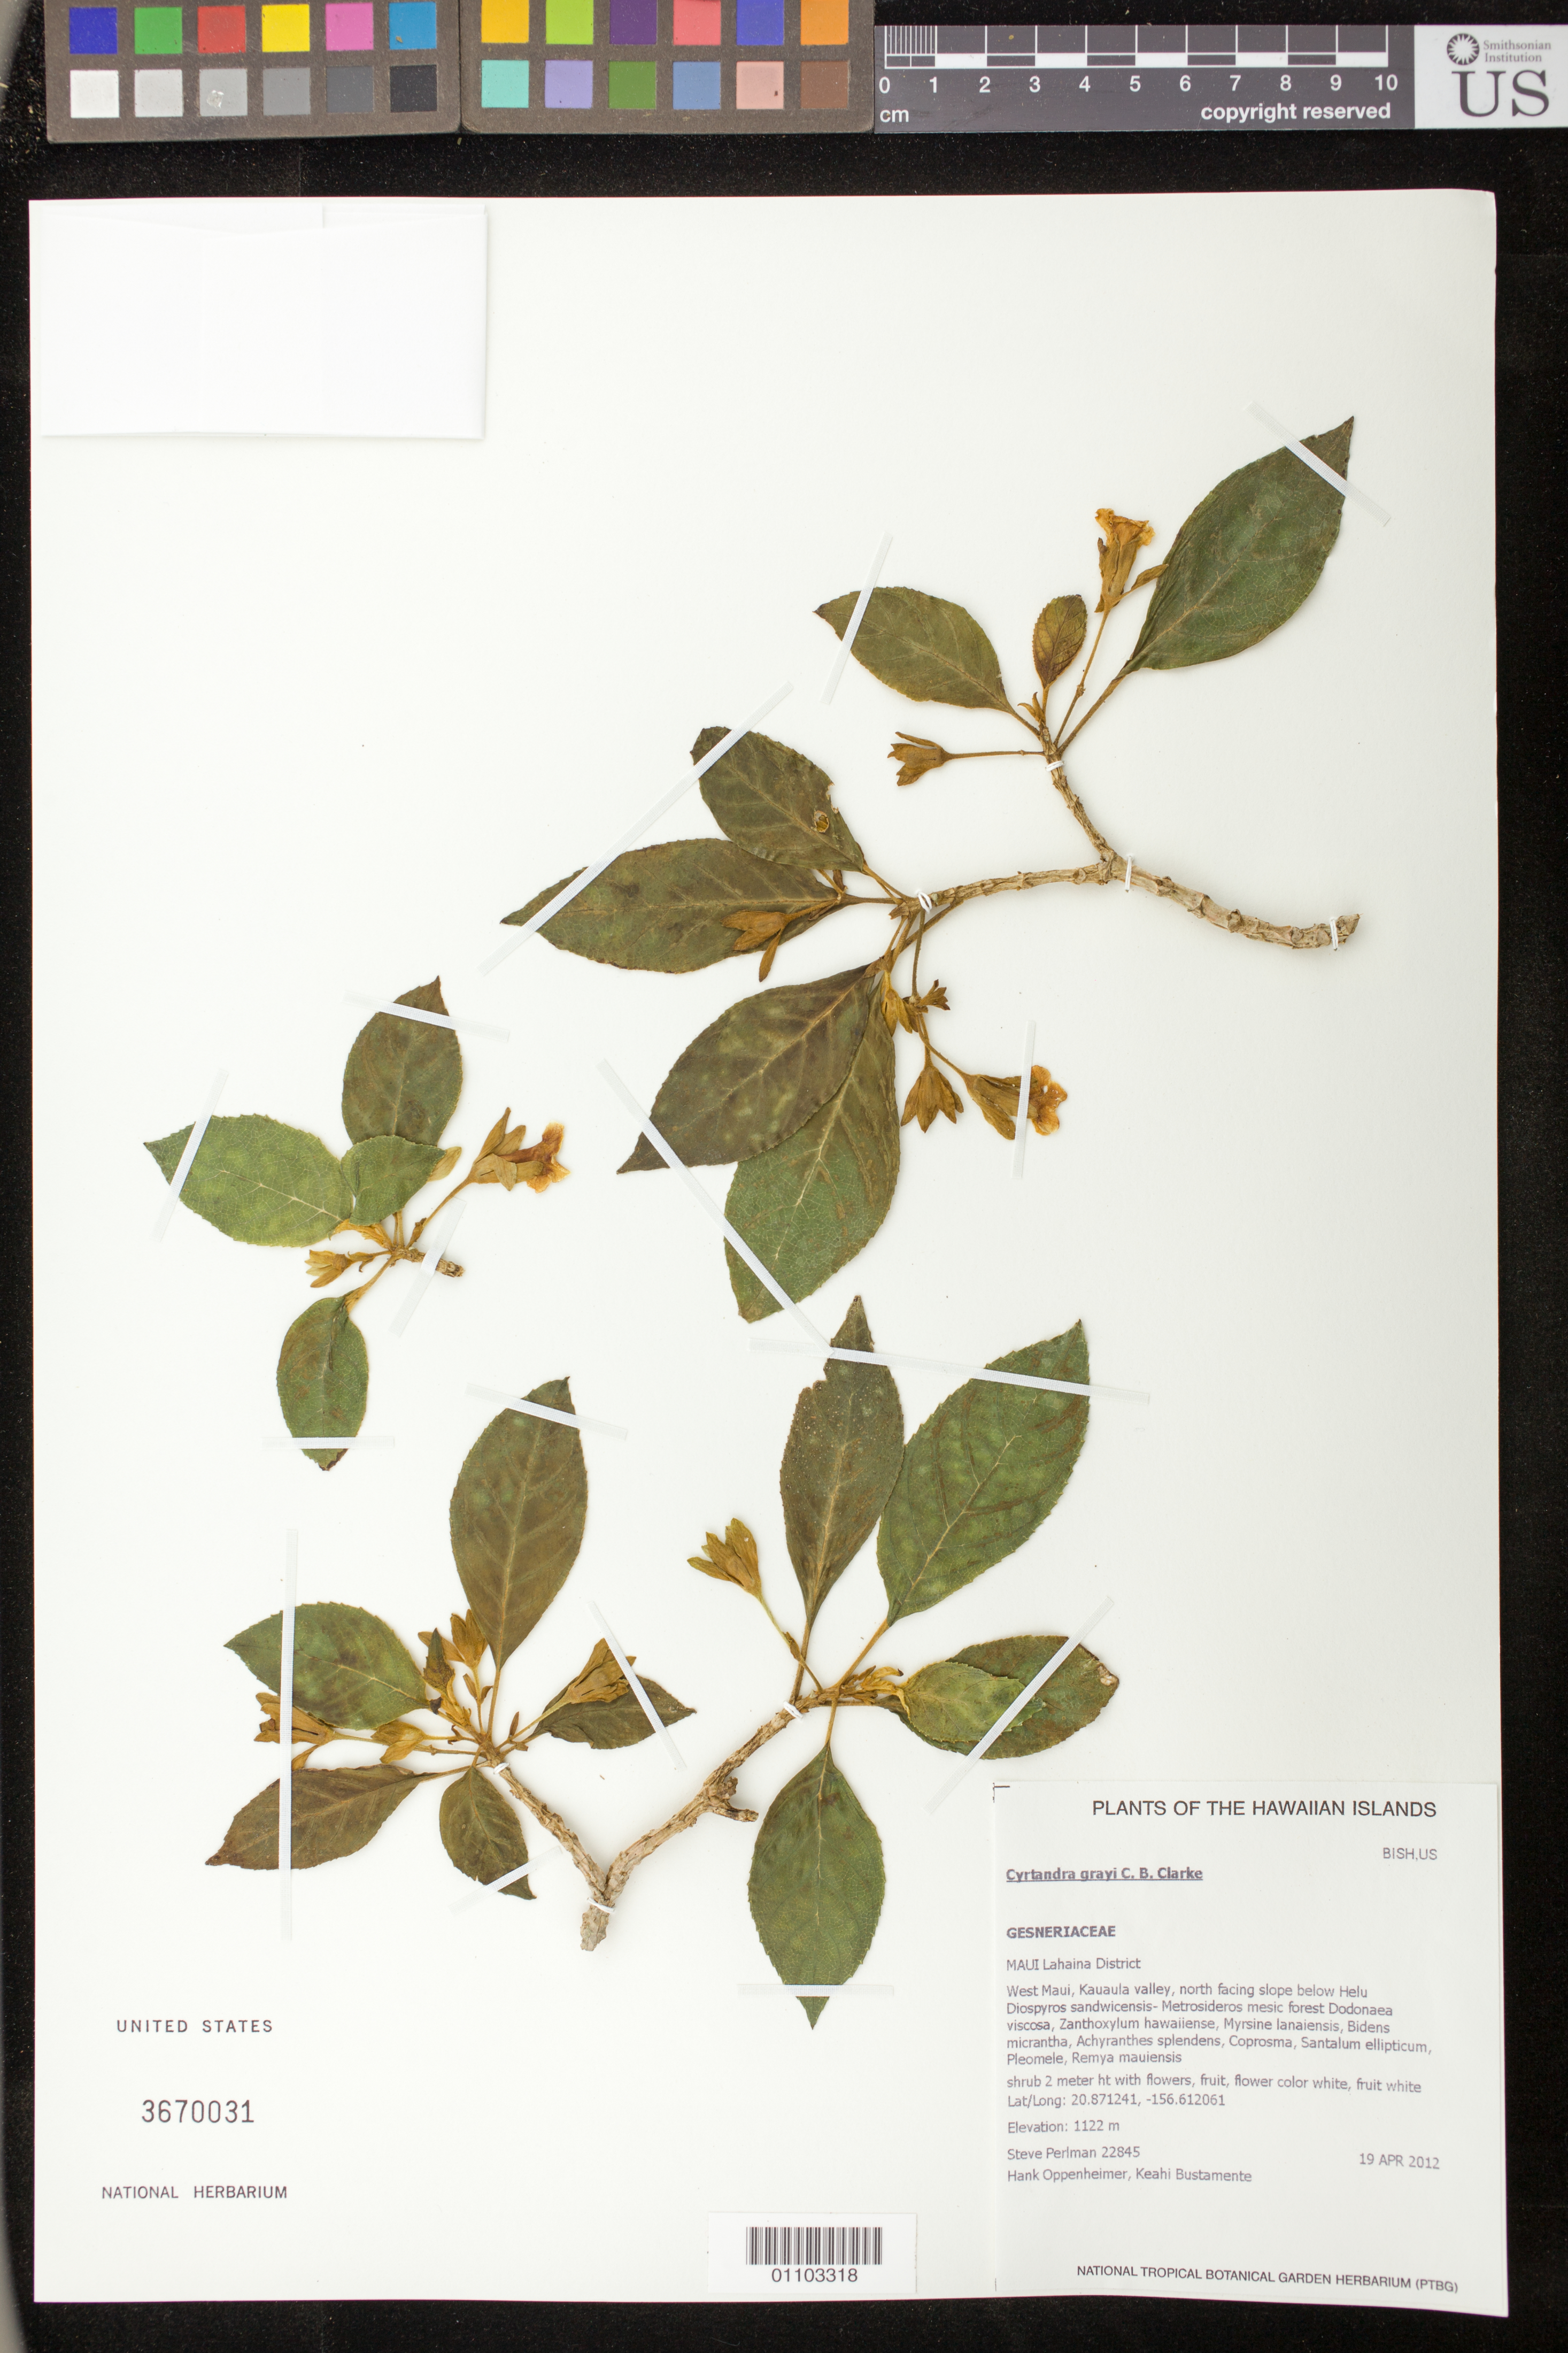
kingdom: Plantae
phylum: Tracheophyta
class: Magnoliopsida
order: Lamiales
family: Gesneriaceae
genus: Cyrtandra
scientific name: Cyrtandra grayi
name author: C.B. Clarke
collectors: S. P. Perlman, H. Oppenheimer & K. M. Bustamente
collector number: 22845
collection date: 2012-04-19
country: United States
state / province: Hawaii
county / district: Maui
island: Maui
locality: Maui, Lahaina Distreict. Kauaula valley, south slope, below Helu summit, west Maui.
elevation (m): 1122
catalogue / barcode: US 3670031